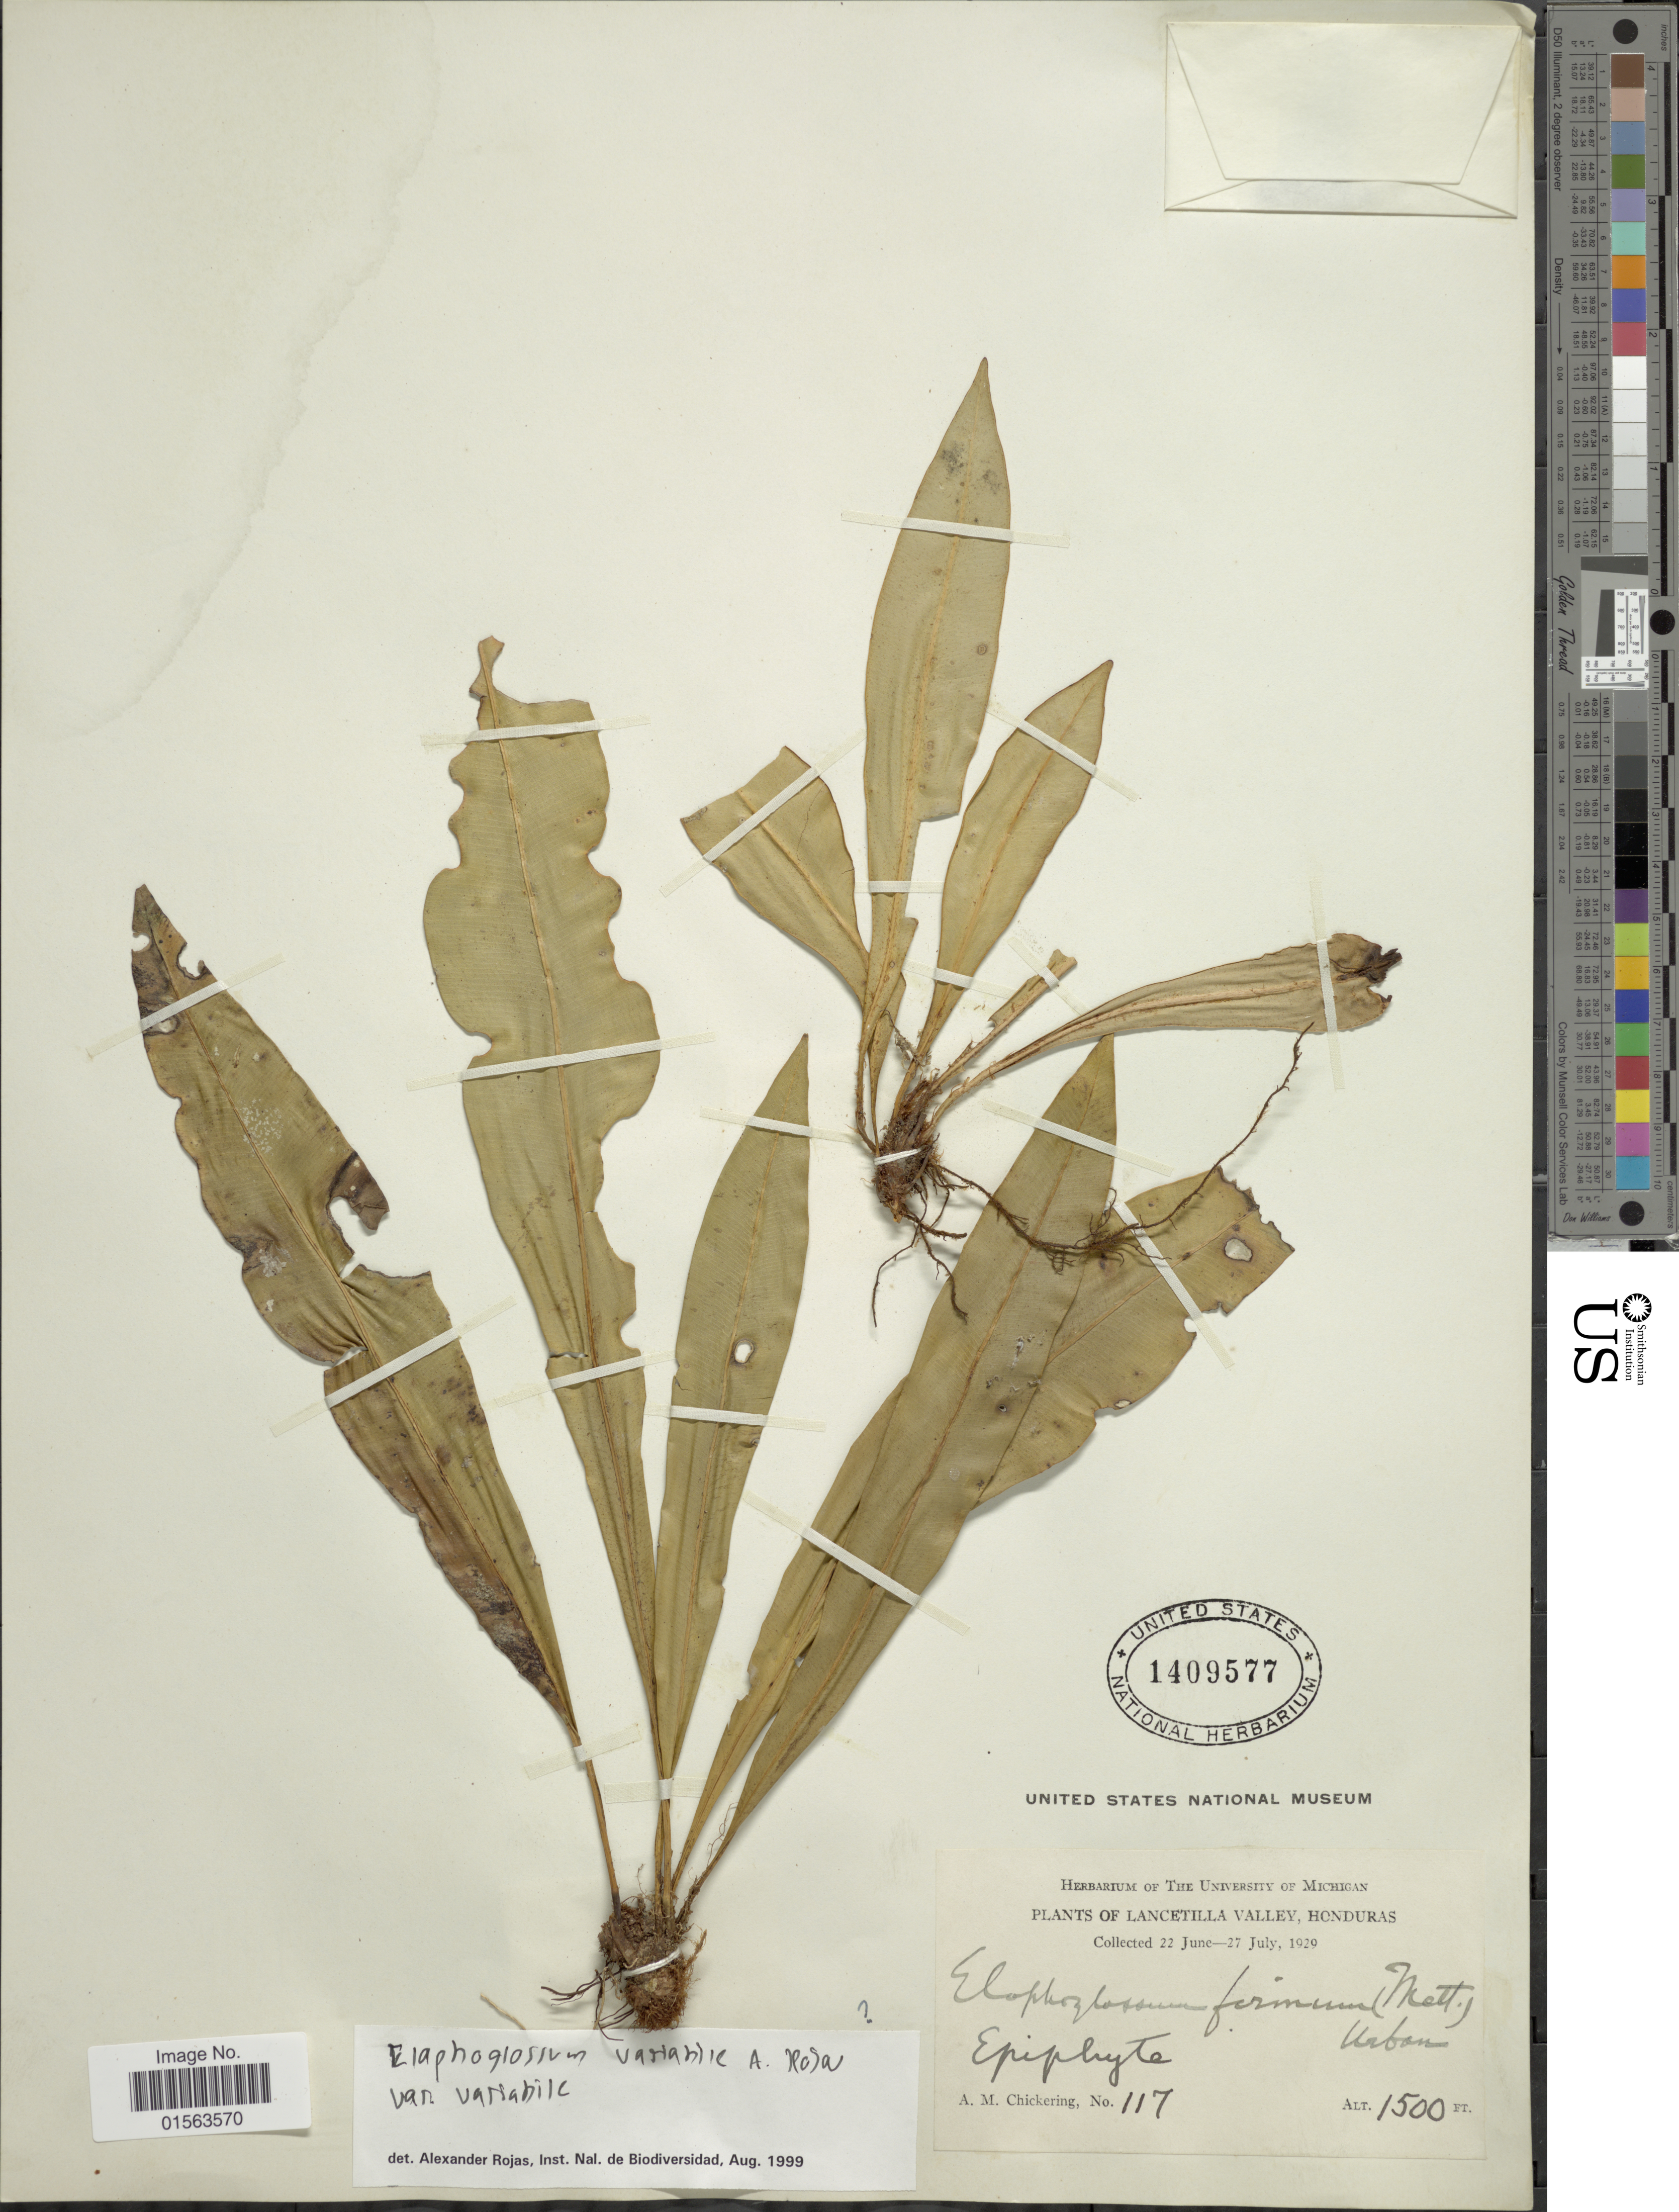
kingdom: Plantae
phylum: Tracheophyta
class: Polypodiopsida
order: Polypodiales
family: Dryopteridaceae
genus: Elaphoglossum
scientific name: Elaphoglossum latifolium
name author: (Sw.) J. Sm.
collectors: A. Chickering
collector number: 117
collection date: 1929-06-22/1929-07-27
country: Honduras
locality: Lancetilla Valley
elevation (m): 457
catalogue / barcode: US 1409577